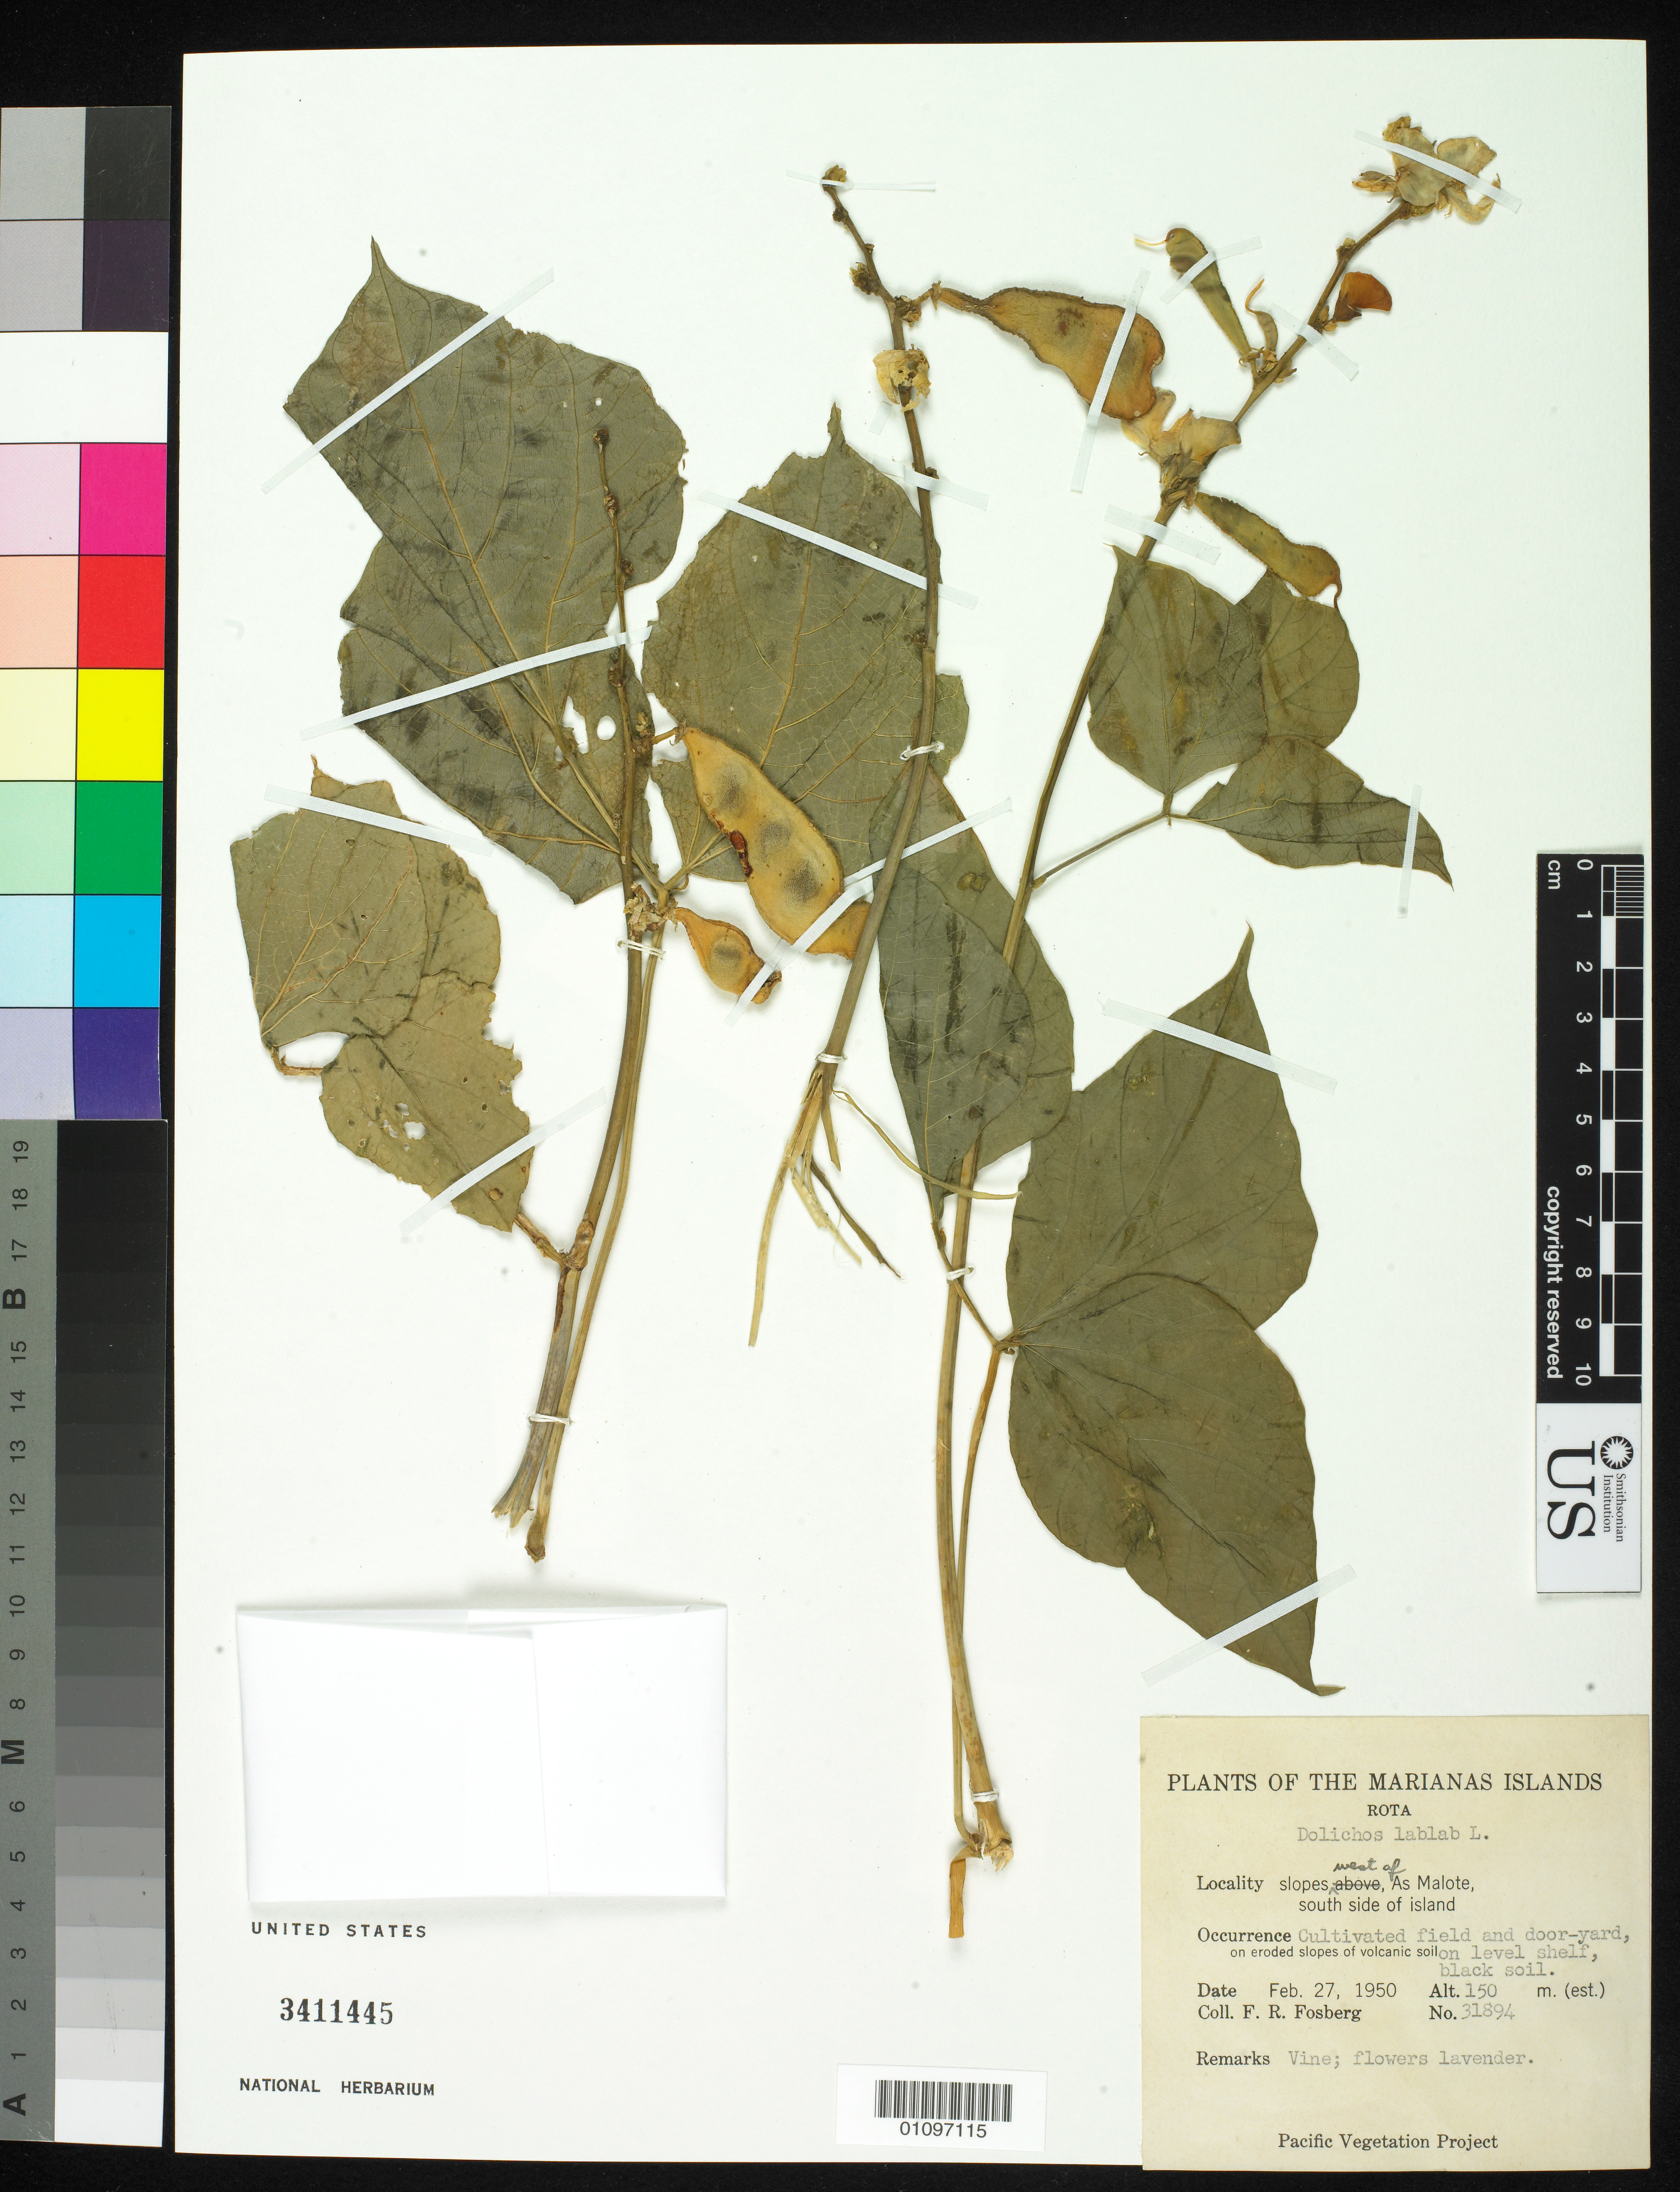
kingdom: Plantae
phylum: Tracheophyta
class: Magnoliopsida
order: Fabales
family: Fabaceae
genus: Lablab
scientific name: Lablab purpureus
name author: (L.) Sweet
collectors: F. R. Fosberg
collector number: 31894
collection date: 1950-02-27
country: Northern Mariana Islands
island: Rota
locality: Slopes above, as Malote, S. side of island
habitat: Cultivated field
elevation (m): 250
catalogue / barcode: US 3411445